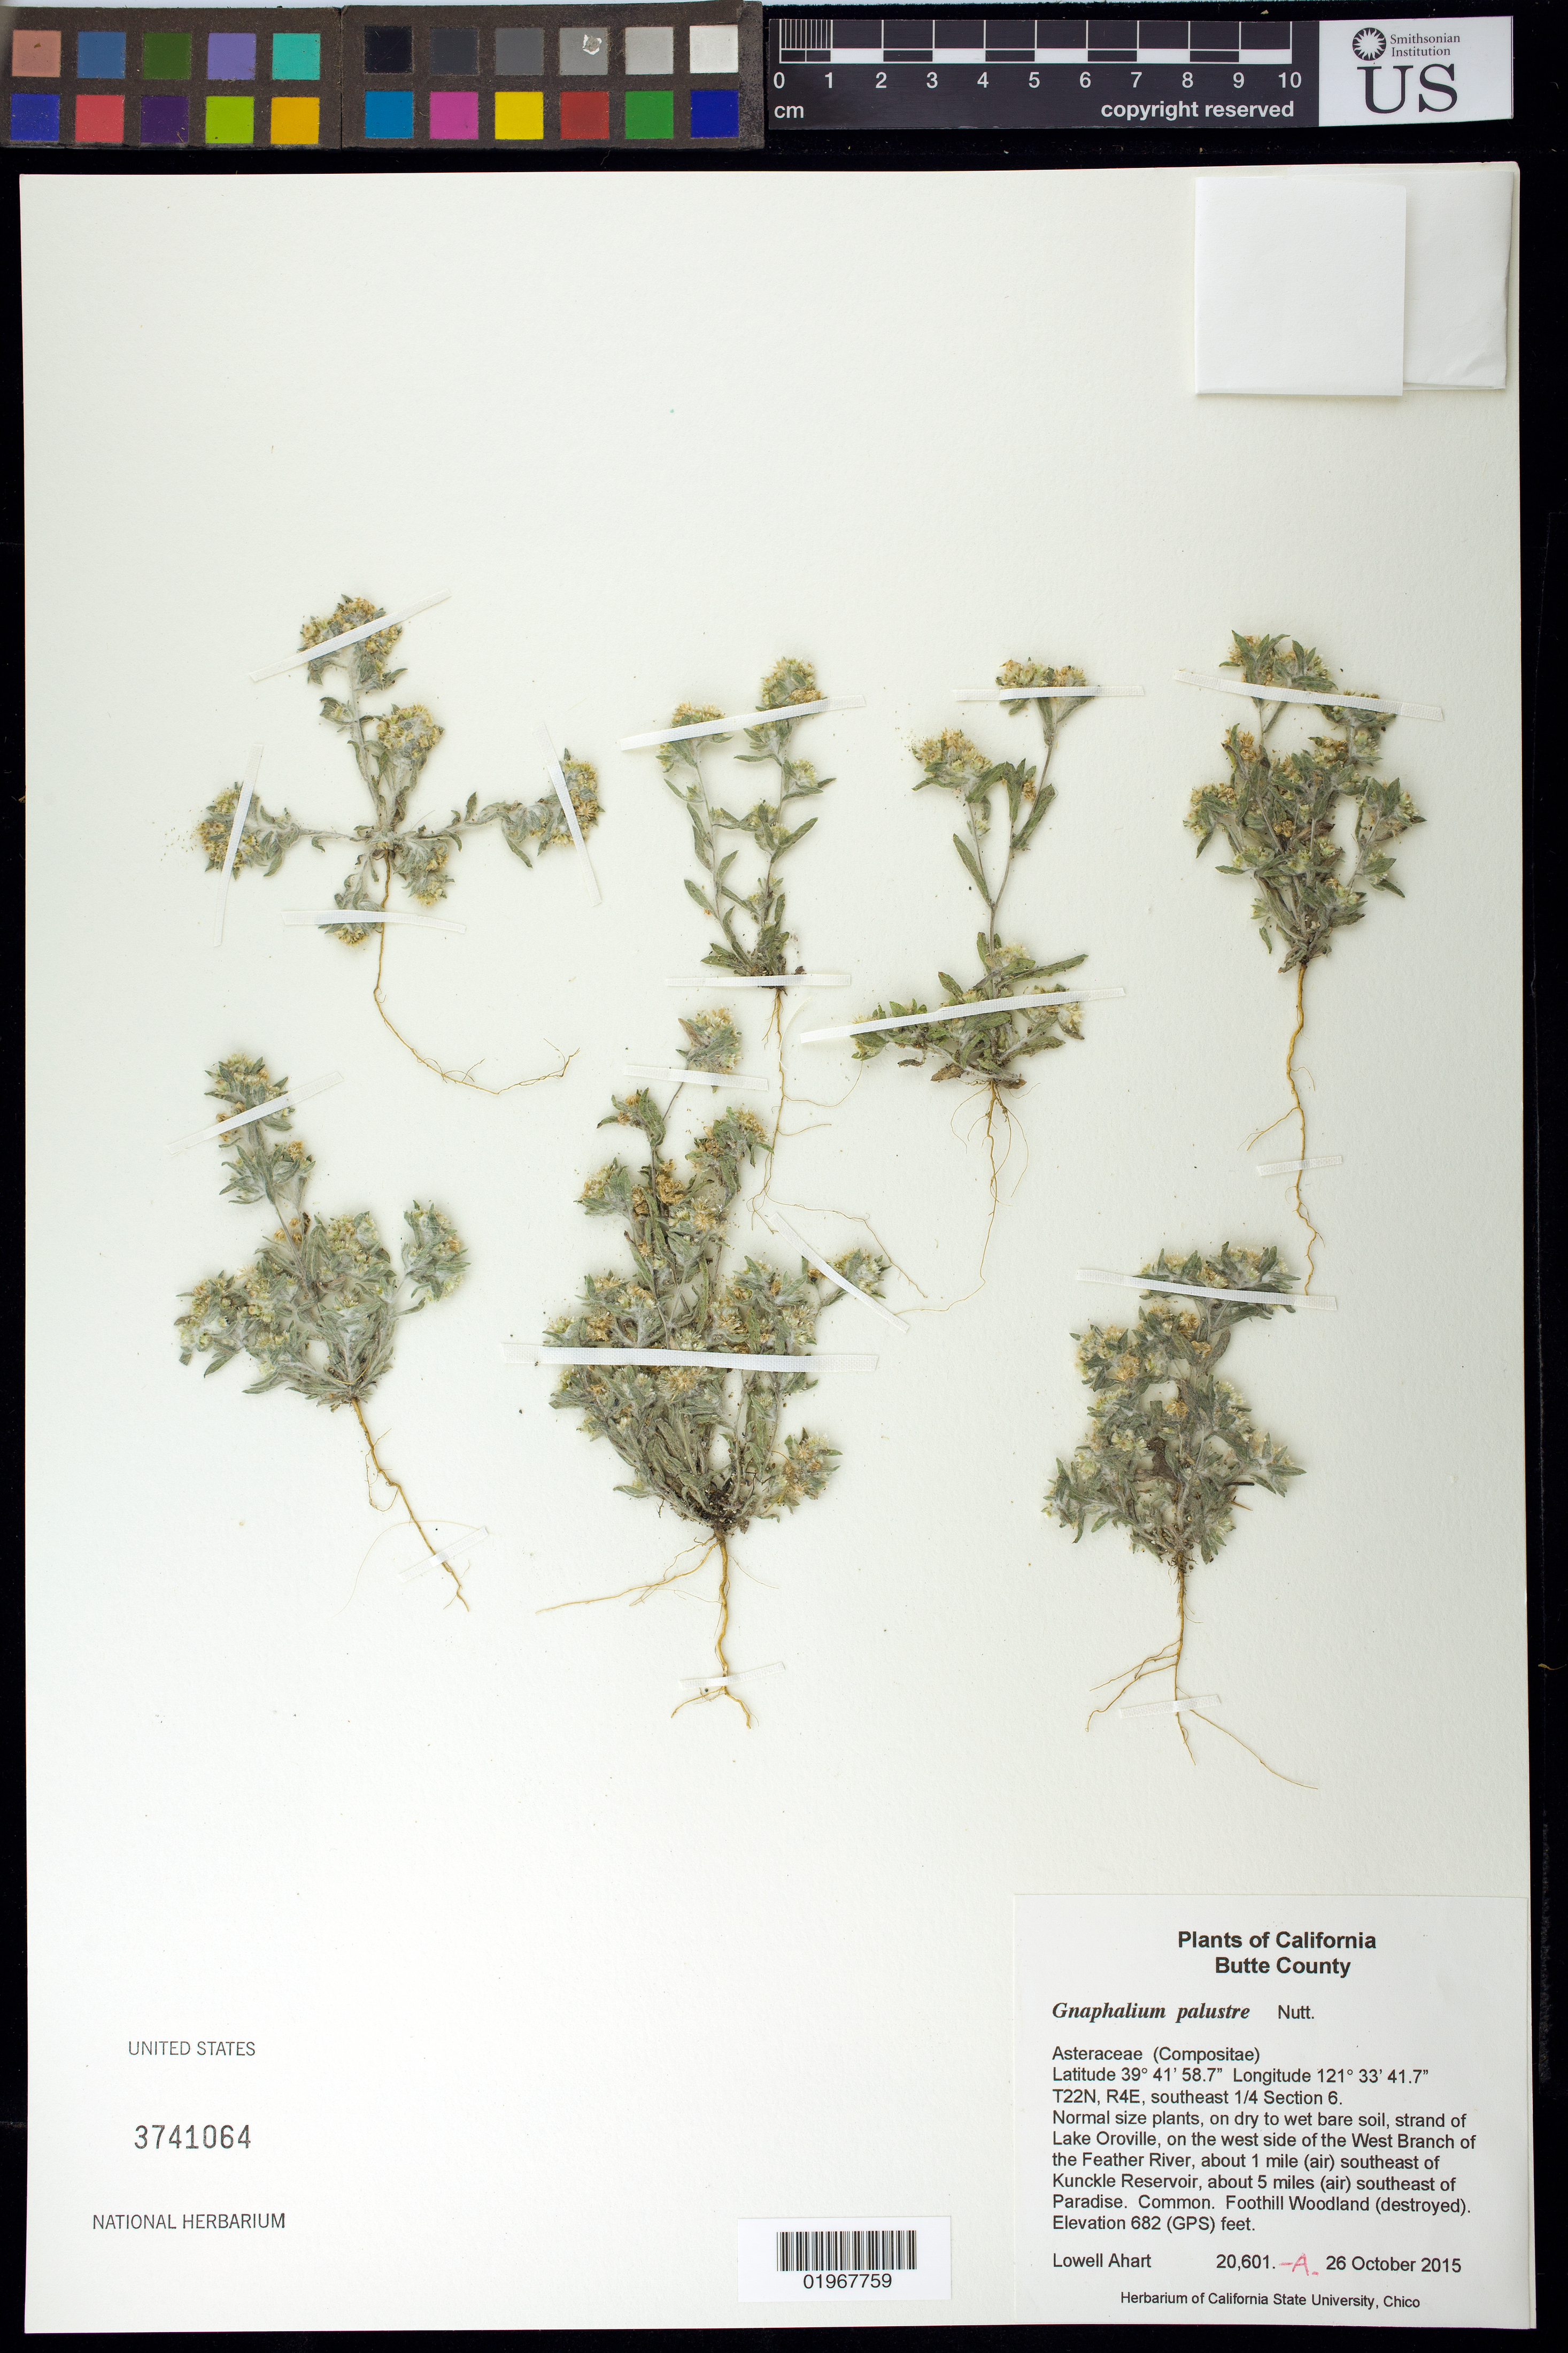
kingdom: Plantae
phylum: Tracheophyta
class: Magnoliopsida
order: Asterales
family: Asteraceae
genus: Gnaphalium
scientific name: Gnaphalium palustre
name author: Nutt.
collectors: L. Ahart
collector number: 20601-A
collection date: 2015-10-26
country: United States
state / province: California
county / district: Butte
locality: Strand of Lake Oroville, on the west side of the West Branch of the Feather River, about 1 mile (air) southeast of Knuckle Reservoir, about 5 miles (air) southeast of Paradise.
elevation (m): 208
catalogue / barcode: US 3741064